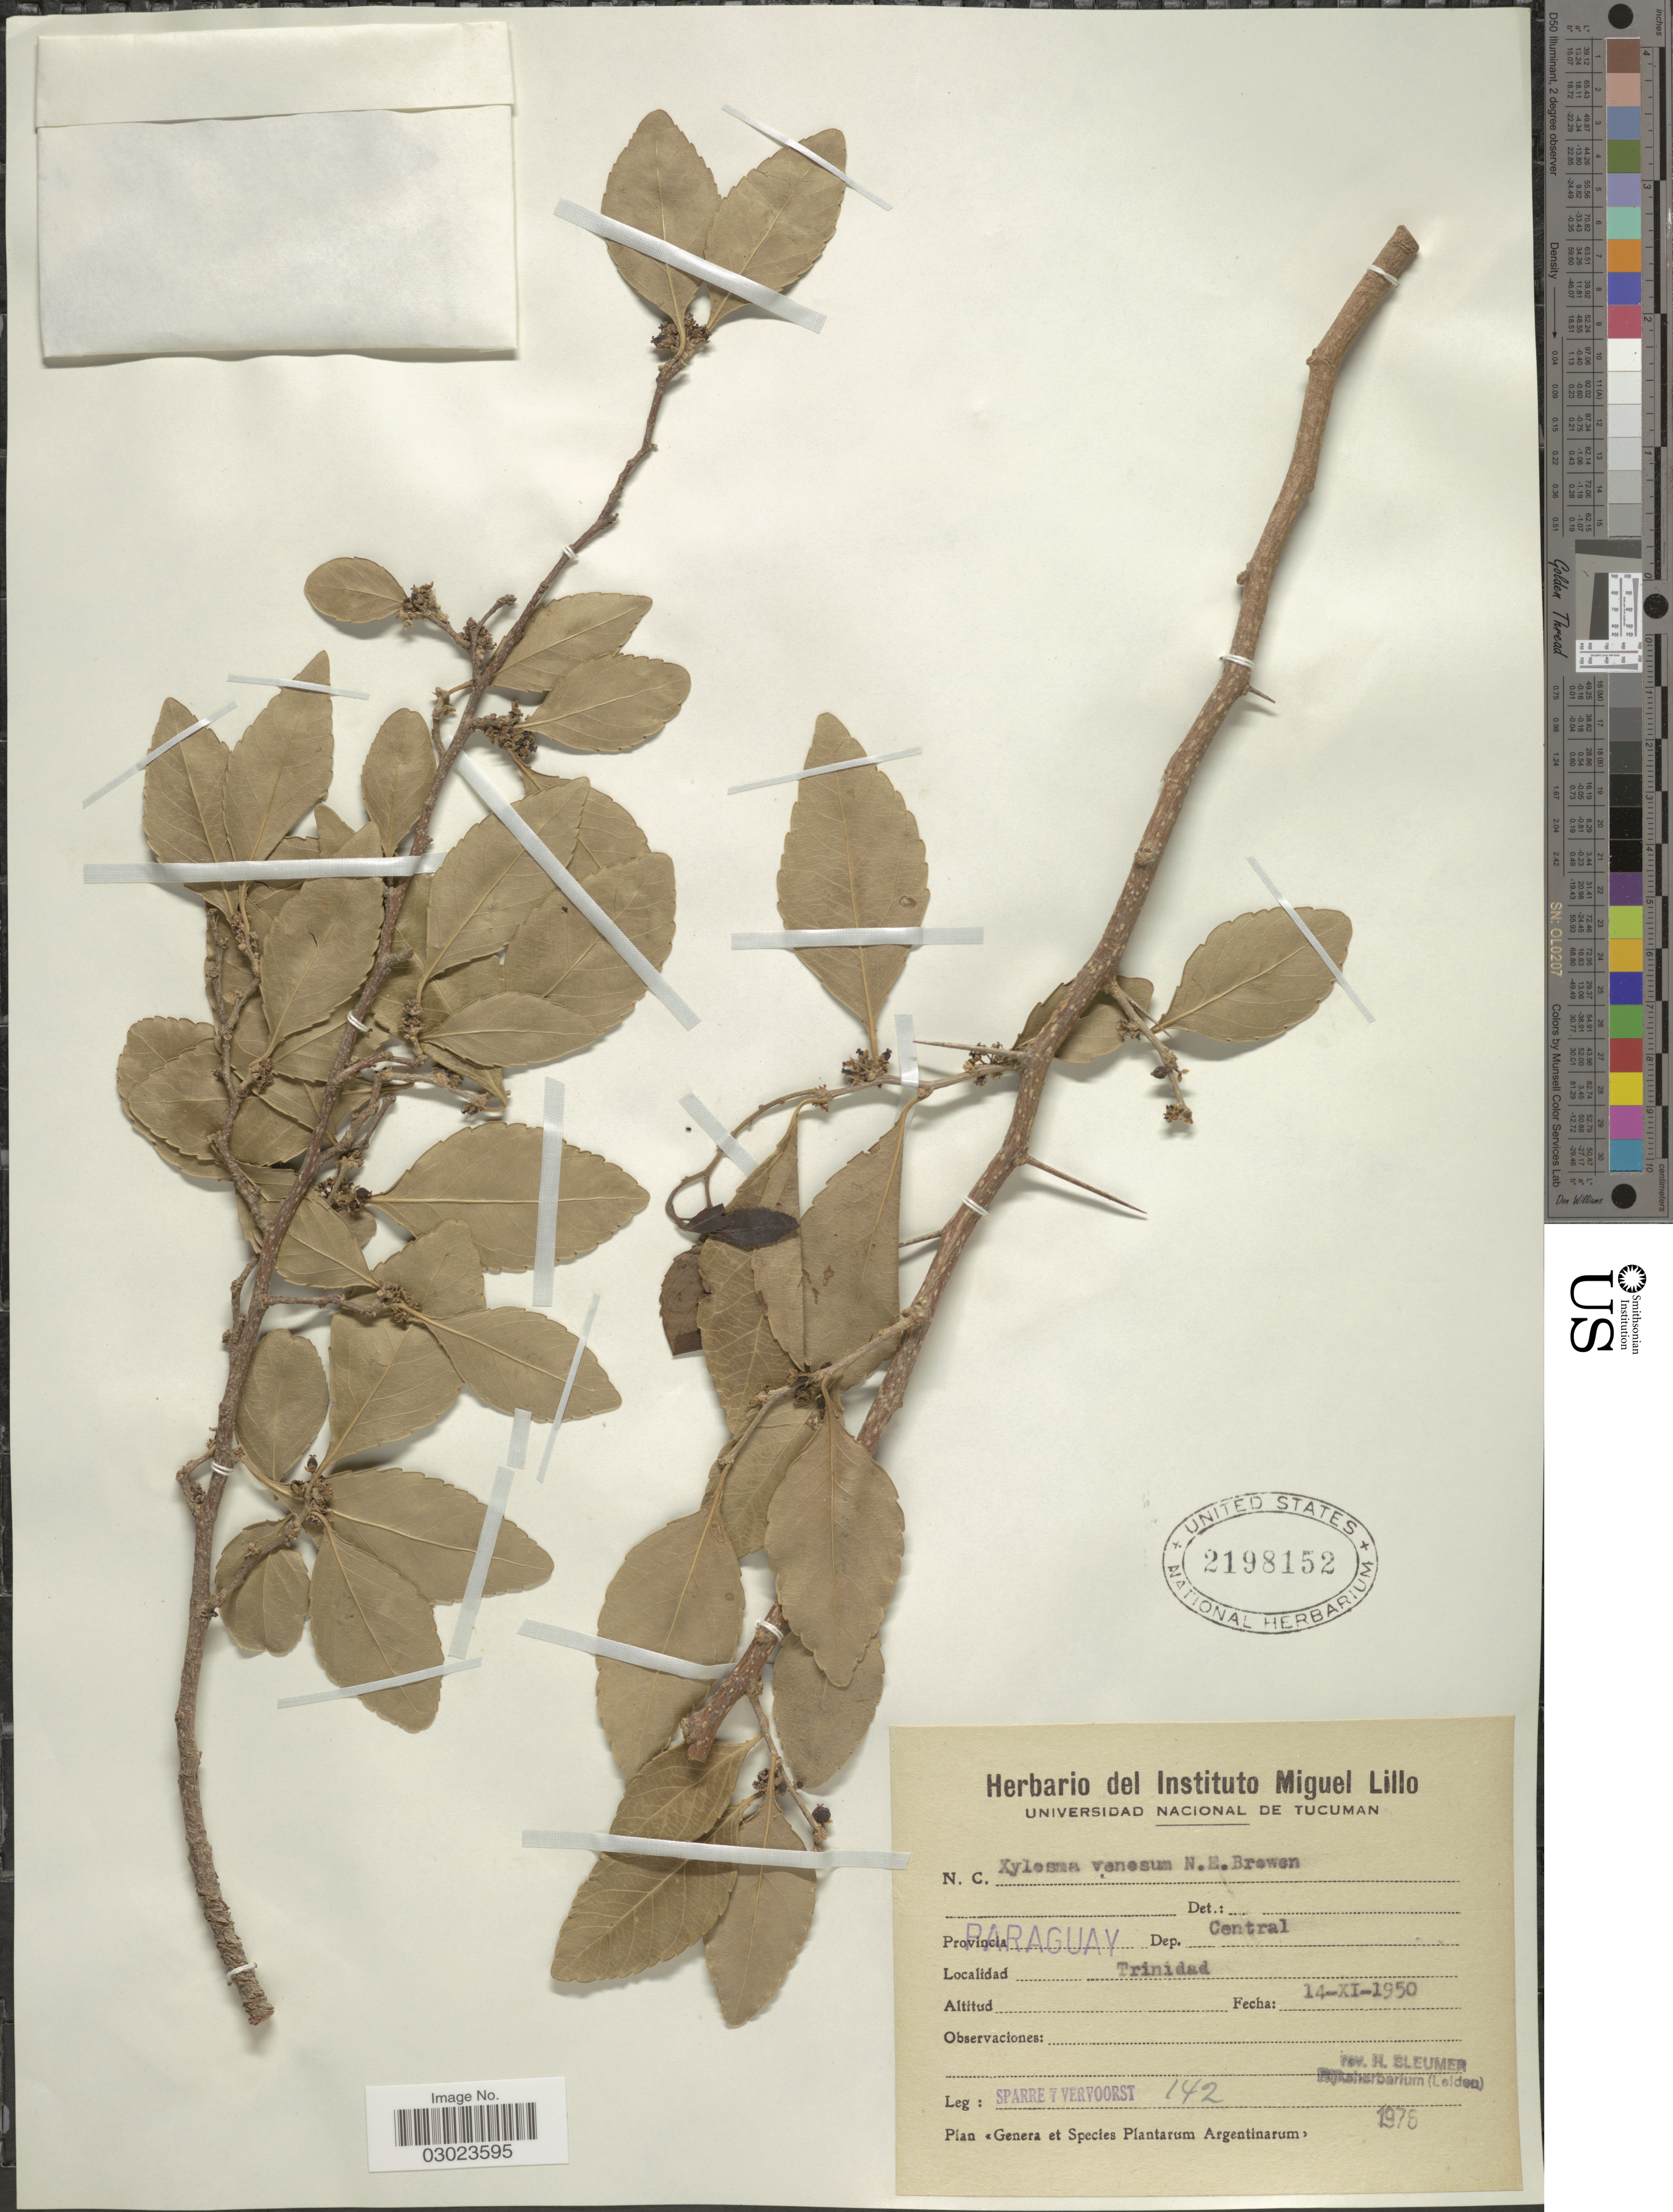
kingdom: Plantae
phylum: Tracheophyta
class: Magnoliopsida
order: Malpighiales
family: Salicaceae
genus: Xylosma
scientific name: Xylosma venosa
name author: N.E. Br.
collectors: Sparre & Vervoorst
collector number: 142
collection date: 1950-11-14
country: Paraguay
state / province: Central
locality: Dep. Central, Trinidad.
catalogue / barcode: US 2198152